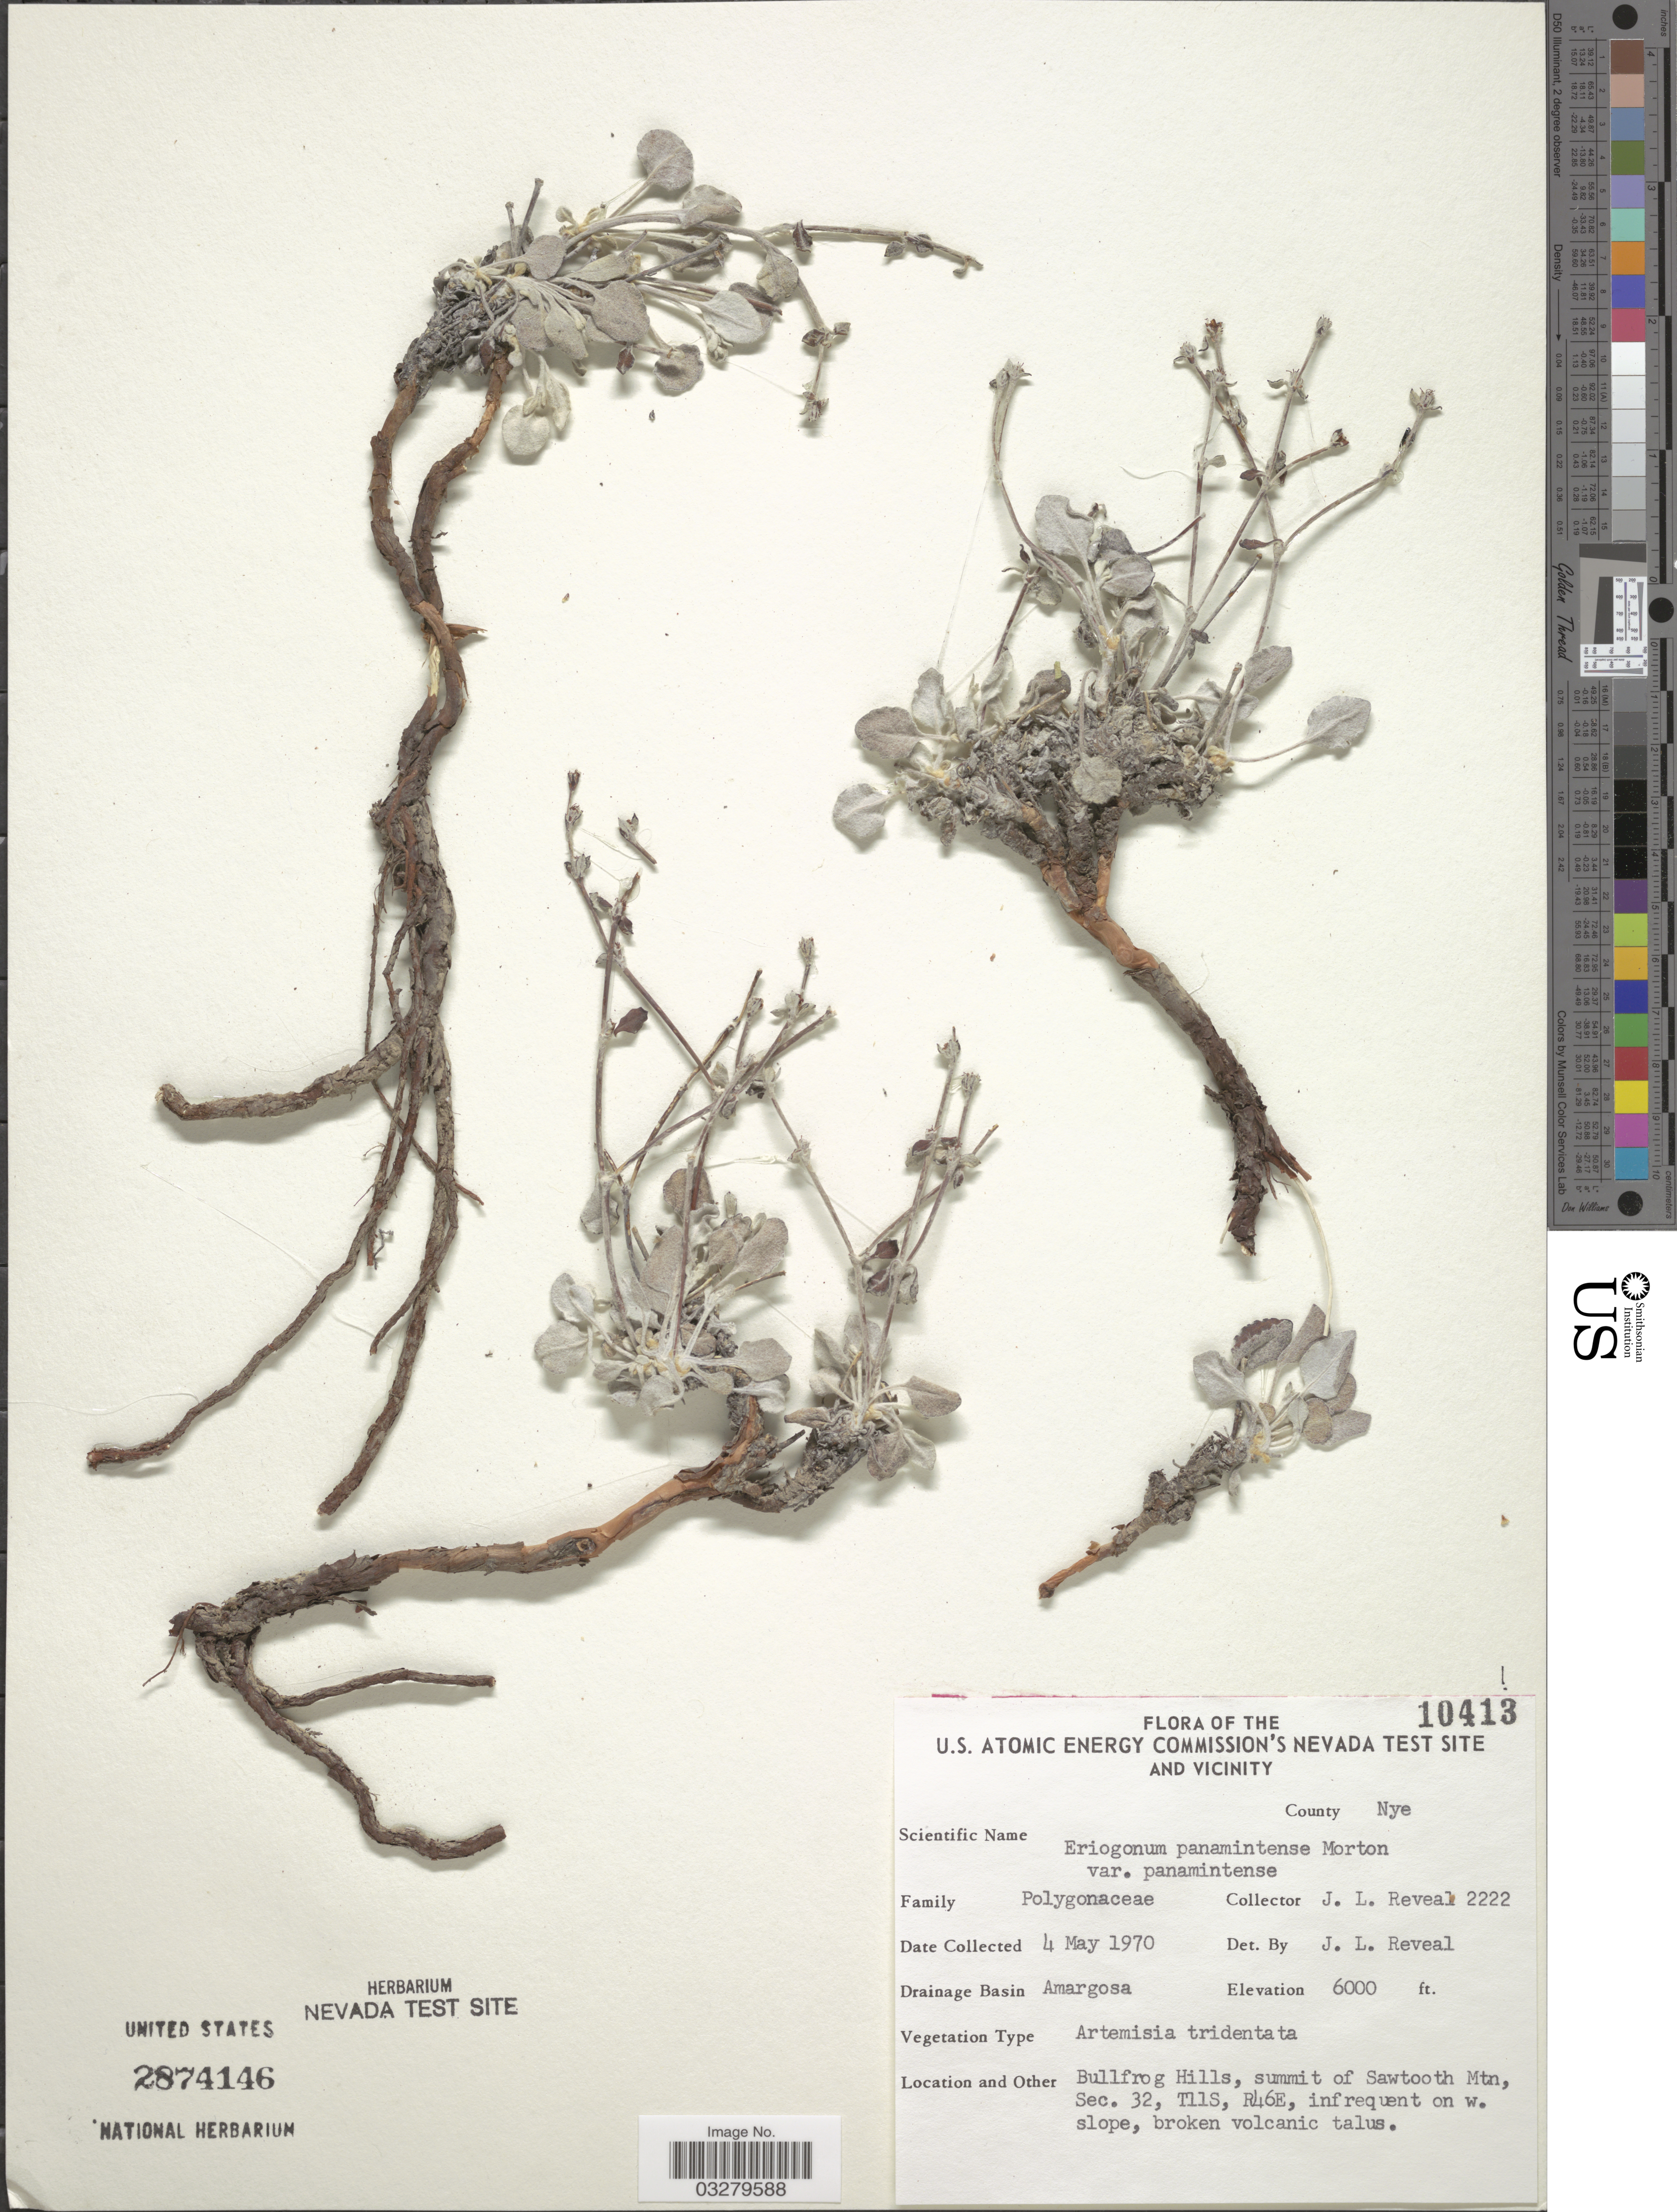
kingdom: Plantae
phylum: Tracheophyta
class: Magnoliopsida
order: Caryophyllales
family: Polygonaceae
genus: Eriogonum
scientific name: Eriogonum panamintense var. panamintense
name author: C.V. Morton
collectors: J. L. Reveal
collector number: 2222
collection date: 1970-05-04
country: United States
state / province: Nevada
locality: U.S. Atomic Energy Commission's Nevada Test Site and Vicinity. County Nye. Drainage Basin Amargosa. Bullfrog Hills, summit of Sawtooth Mtn, Sec. 32, T11S, R46E, infrequent on w. slope.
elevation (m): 1829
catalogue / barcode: US 2874146